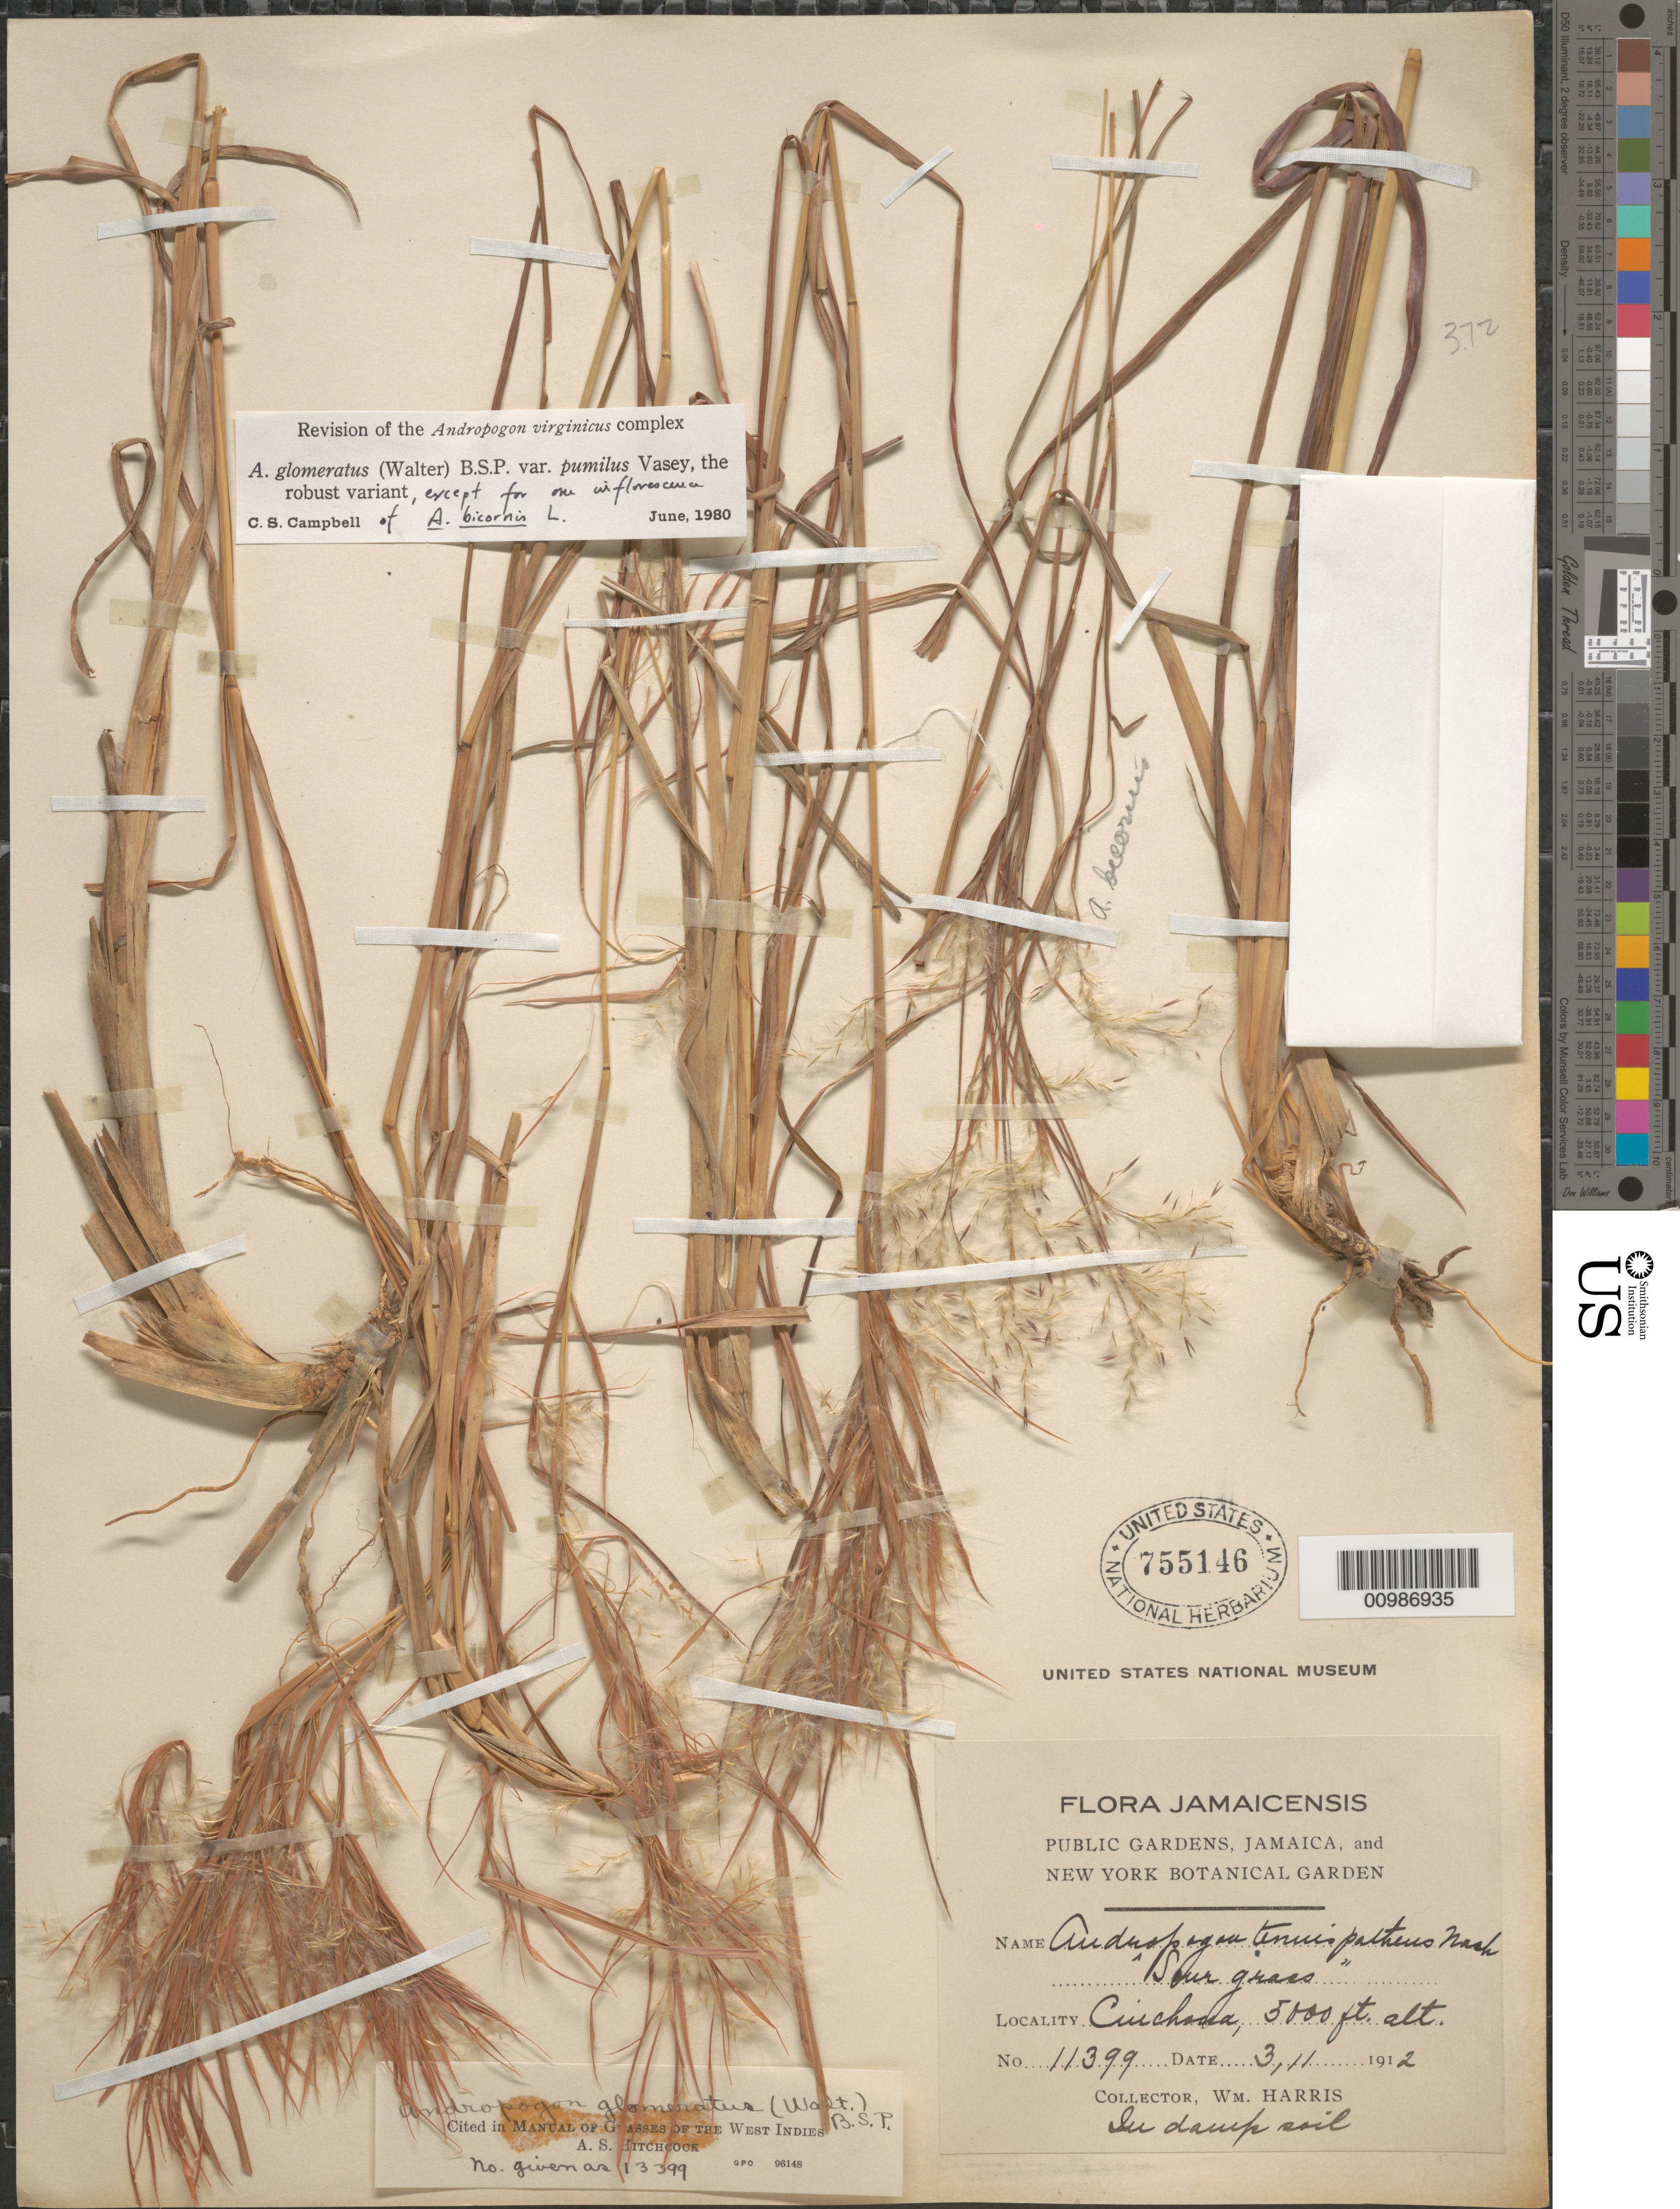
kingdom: Plantae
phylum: Tracheophyta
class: Liliopsida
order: Poales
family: Poaceae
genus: Andropogon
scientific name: Andropogon glomeratus var. pumilus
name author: (Vasey) L.H. Dewey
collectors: W. H. Harris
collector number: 11399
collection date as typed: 11 Mar 1912 or 03 Nov 1912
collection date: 1912-03-11 or 1912-11-03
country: Jamaica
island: Jamaica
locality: cuichana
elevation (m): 1524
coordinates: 0 N, 0 E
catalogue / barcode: US 755146